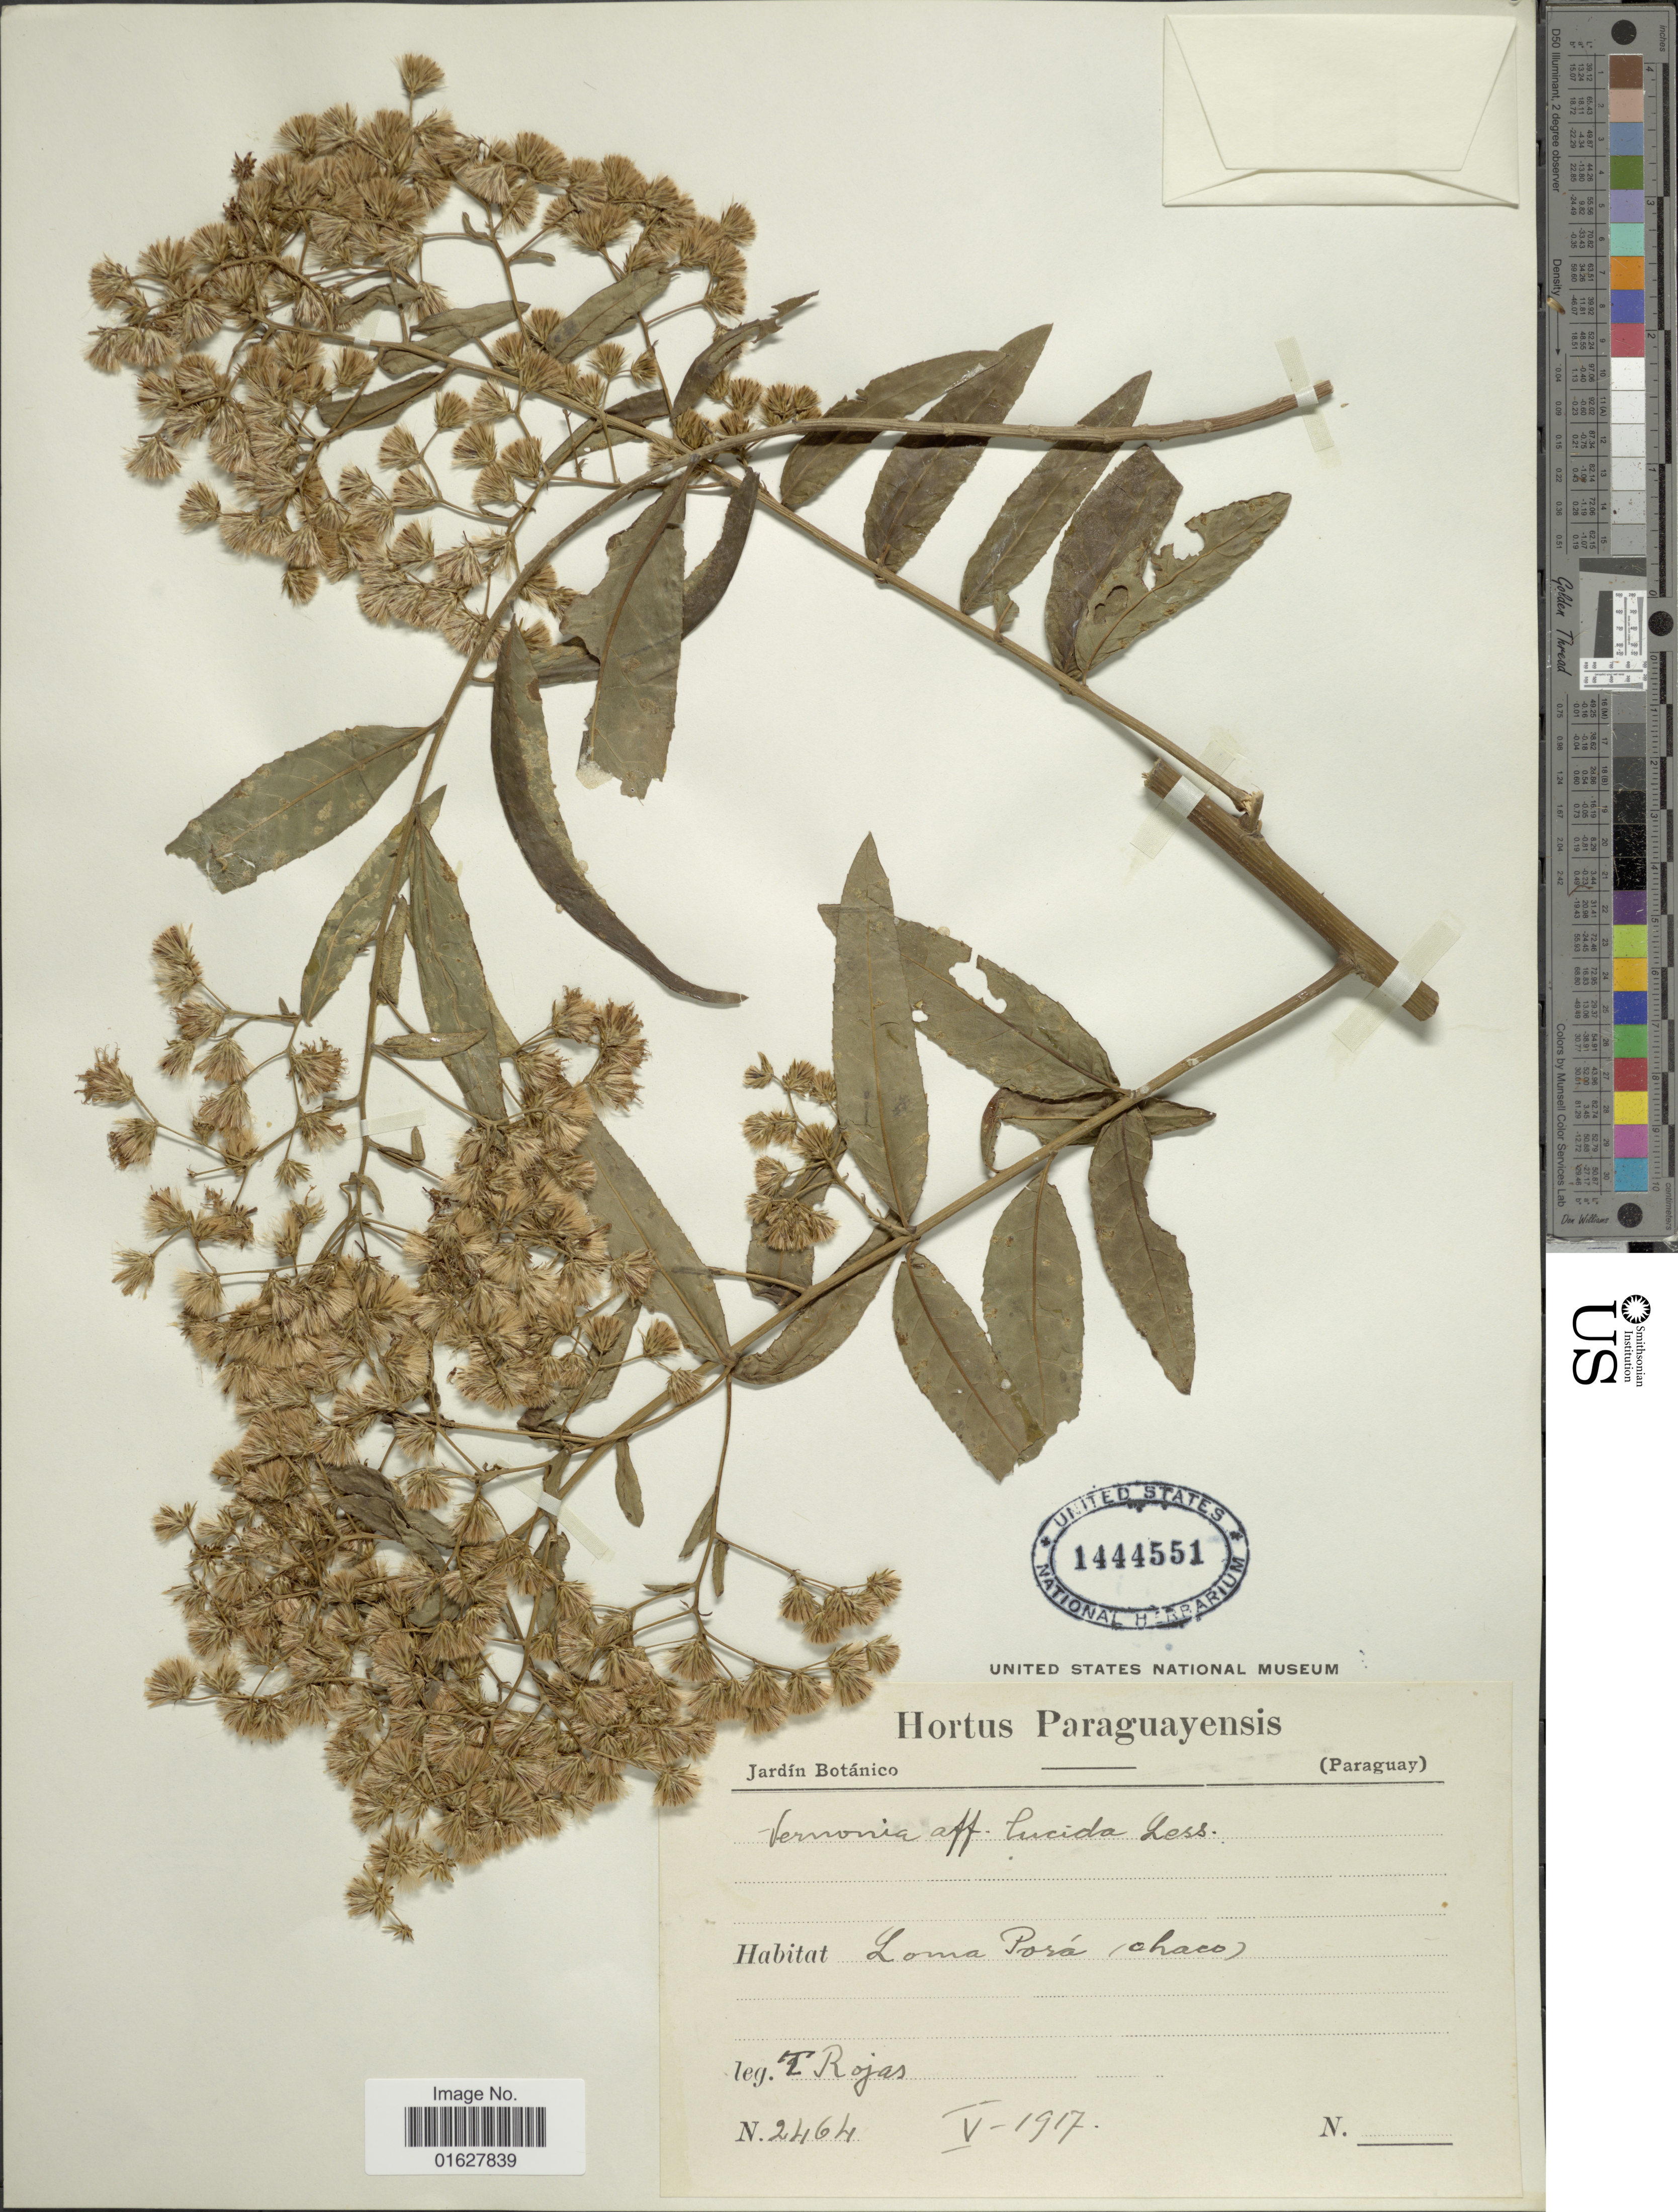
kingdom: Plantae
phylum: Tracheophyta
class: Magnoliopsida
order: Asterales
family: Asteraceae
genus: Vernonia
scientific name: Vernonia sp.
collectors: T. Rojas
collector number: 2464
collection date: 1917-05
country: Paraguay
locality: (Paraguay). Loma Pora (chaco)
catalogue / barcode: US 1444551